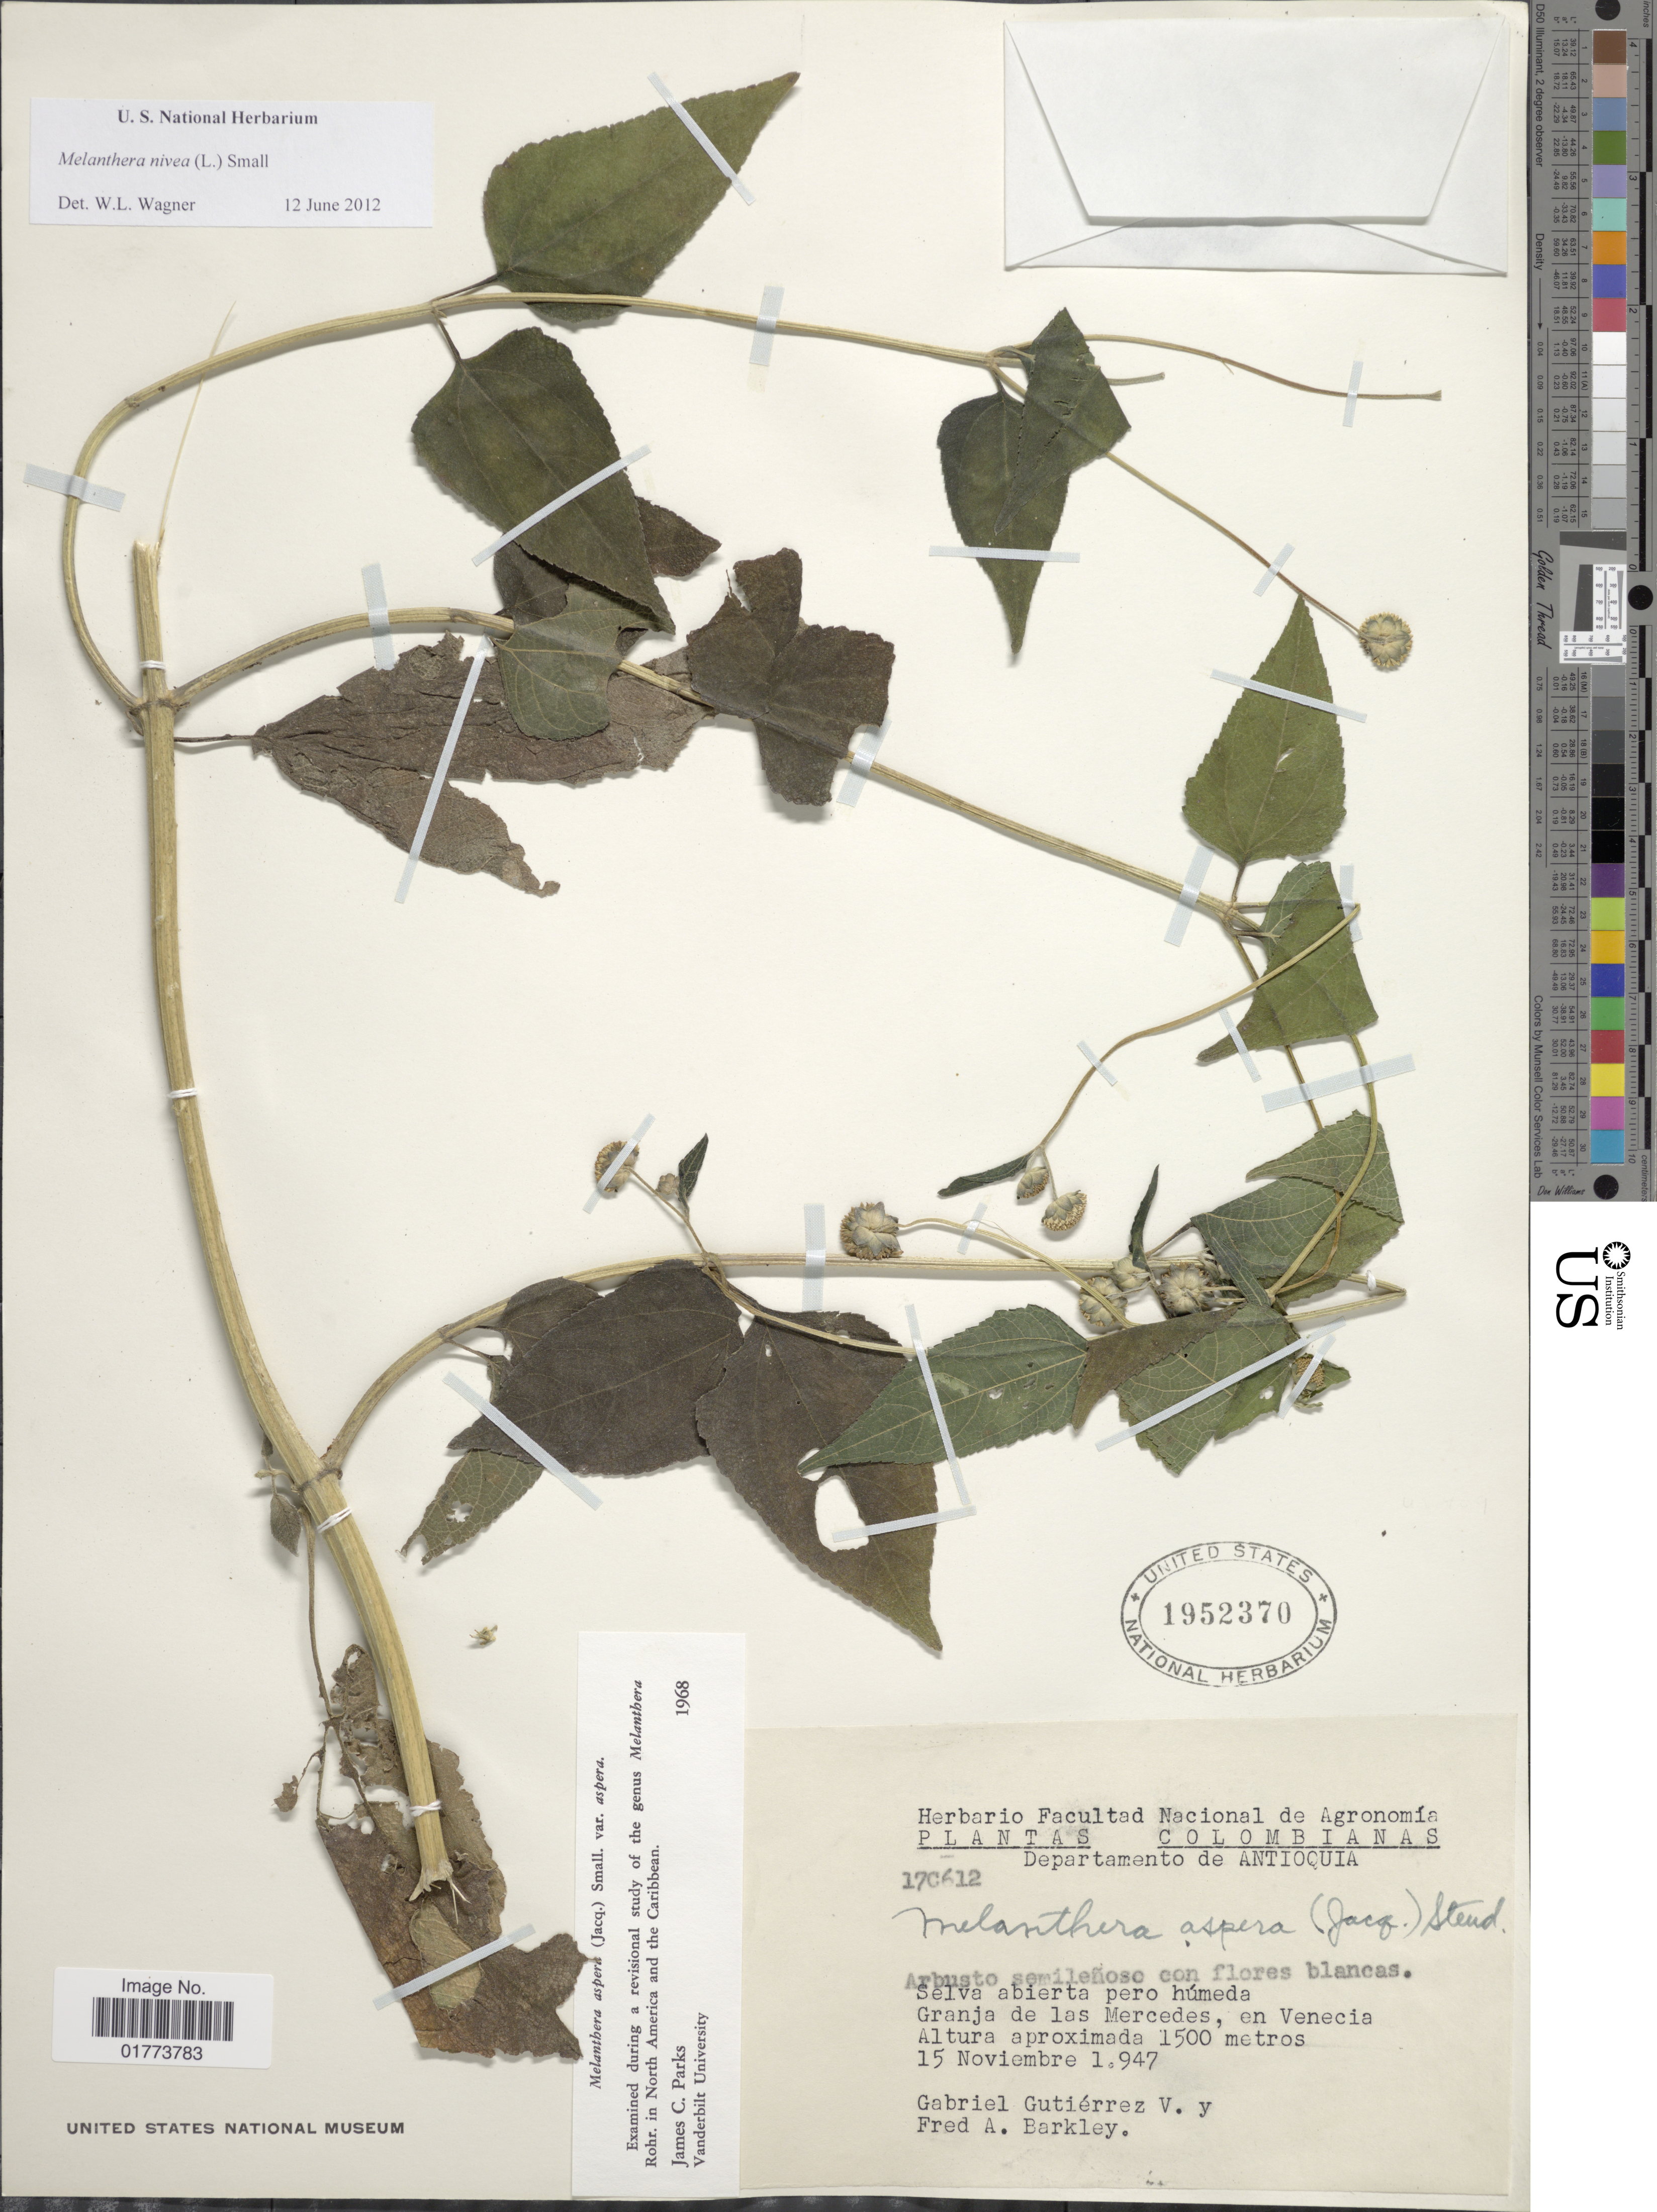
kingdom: Plantae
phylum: Tracheophyta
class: Magnoliopsida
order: Asterales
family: Asteraceae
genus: Melanthera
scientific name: Melanthera nivea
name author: (L.) Small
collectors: G. Gutiérrez V. & F. A. Barkley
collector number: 17C612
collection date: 1947-11-15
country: Colombia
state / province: Antioquia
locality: Departamento de Antioquia. Selva abierta pero humeda Granja de las Mercede, en Venecia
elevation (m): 1500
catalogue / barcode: US 1952370